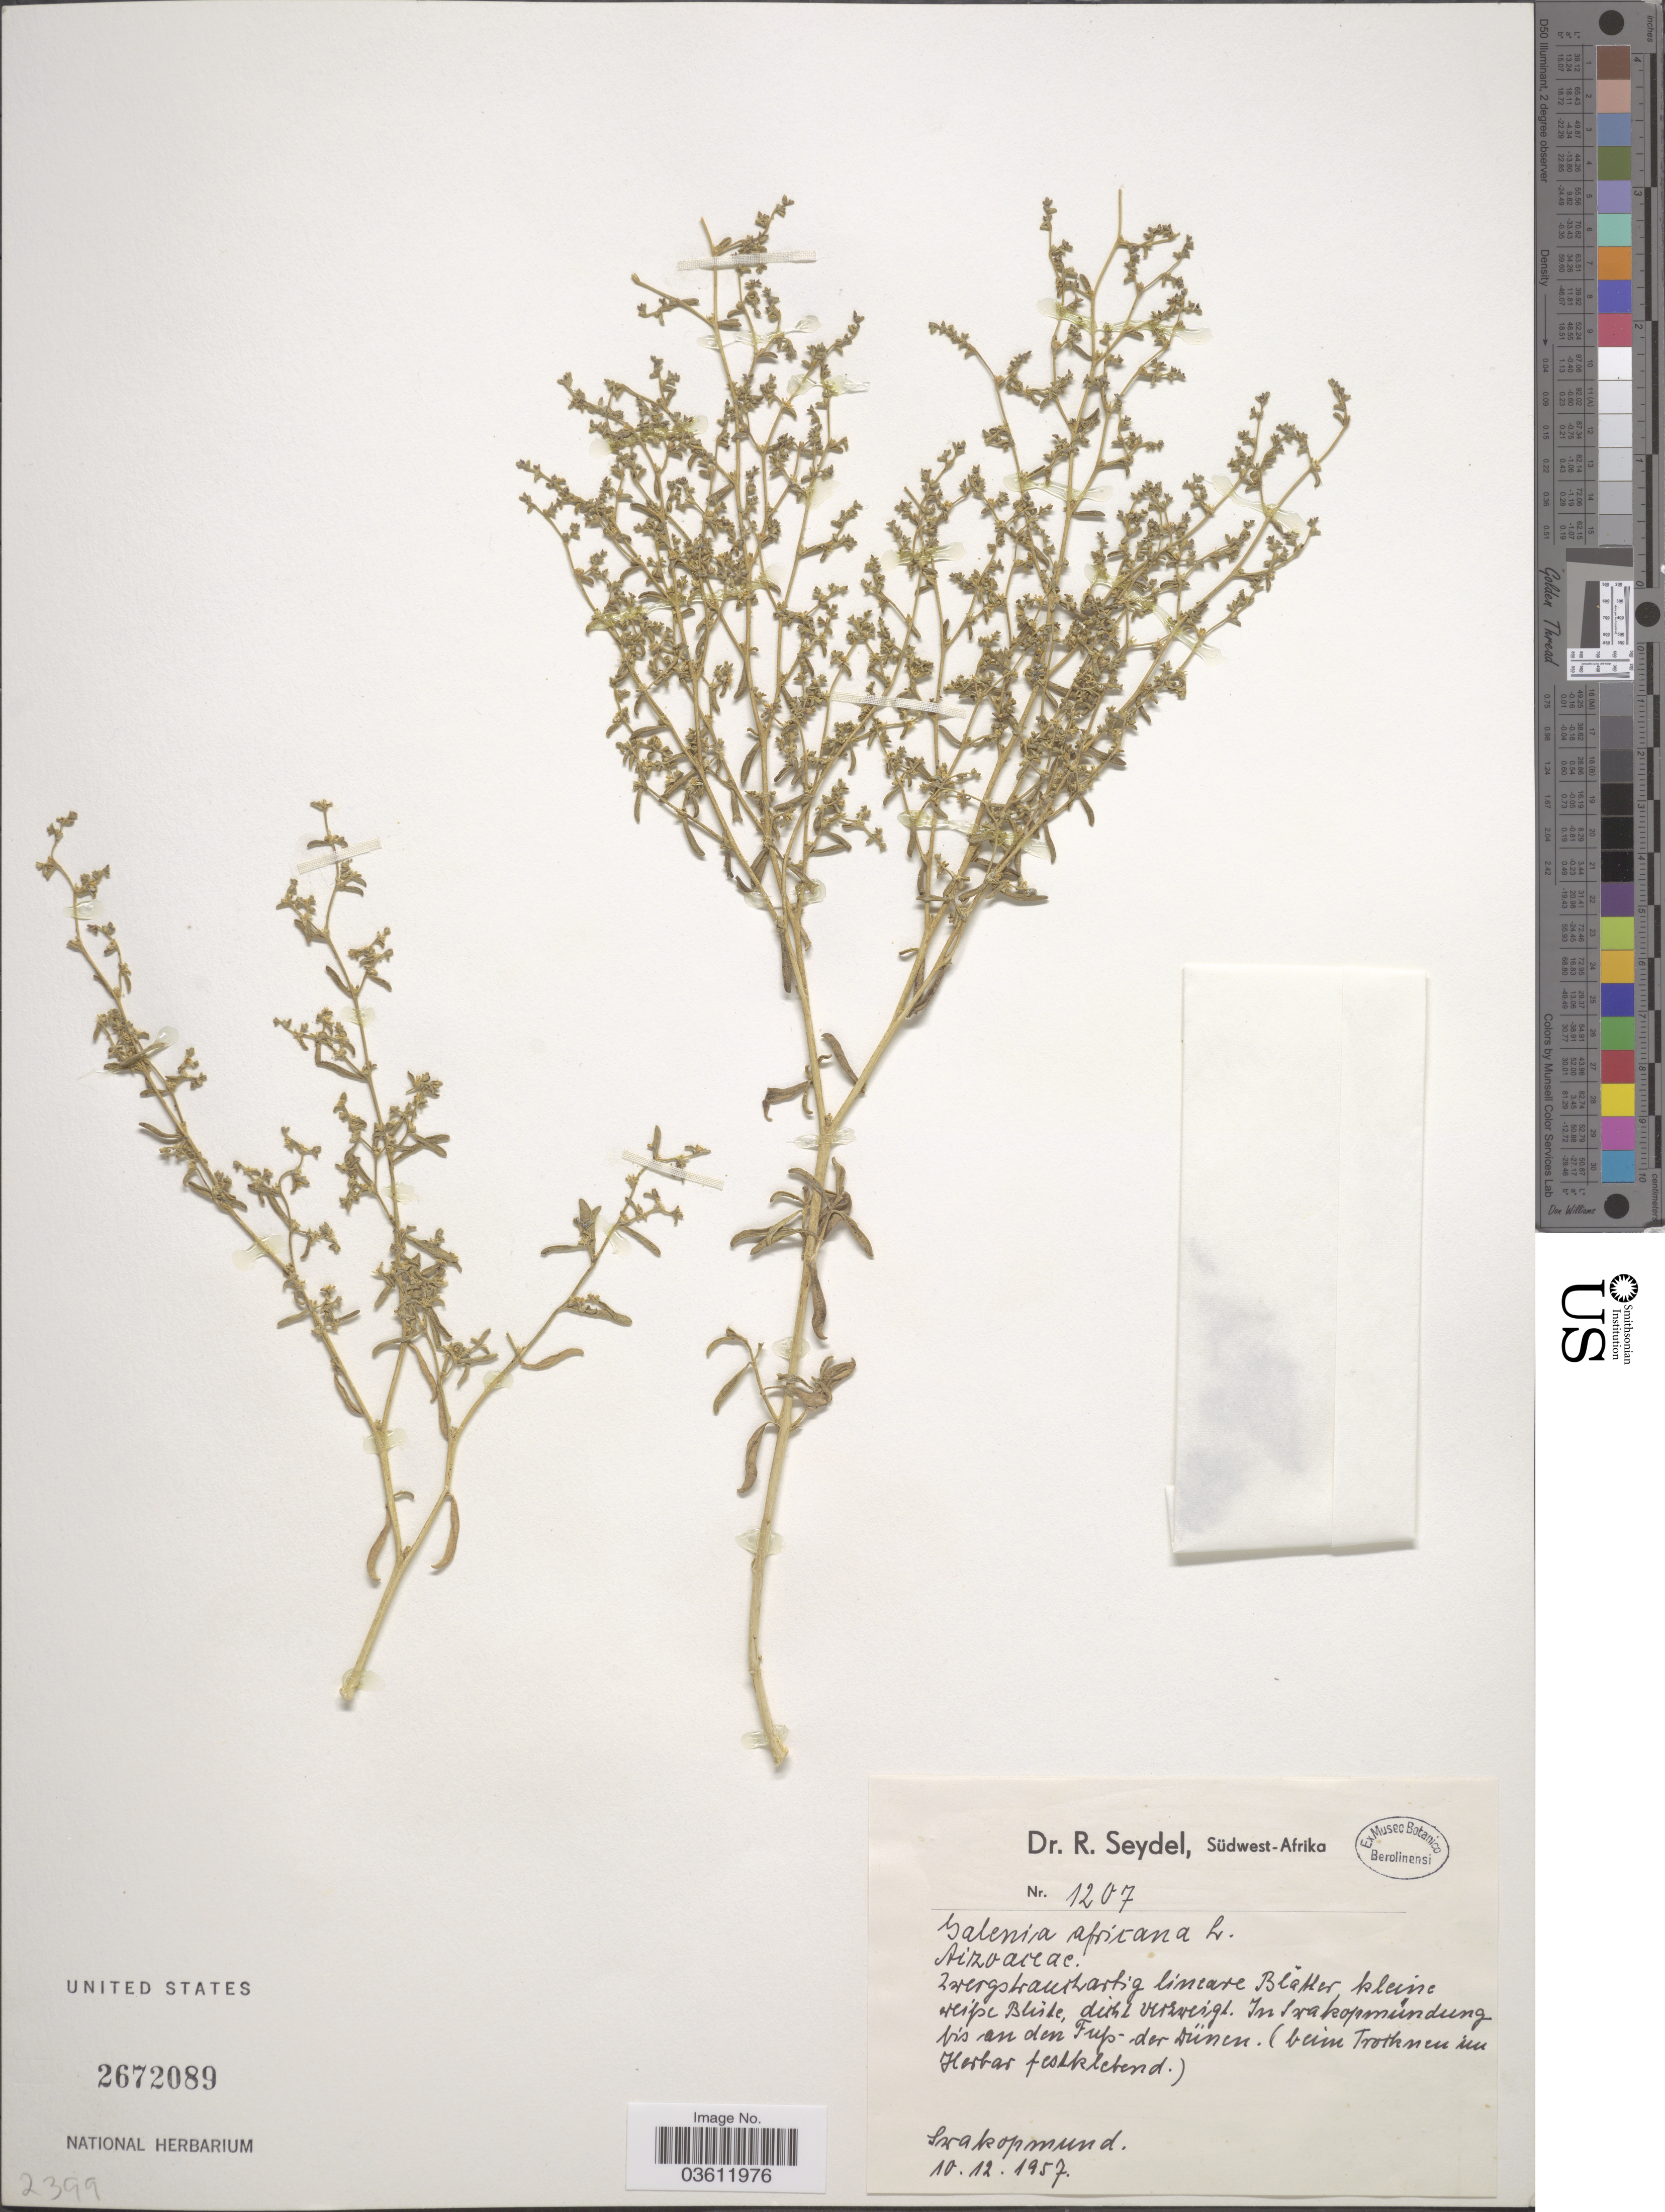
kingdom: Plantae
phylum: Tracheophyta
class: Magnoliopsida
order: Caryophyllales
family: Aizoaceae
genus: Aizoon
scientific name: Aizoon africanum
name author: (L.) Klak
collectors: R. Seydel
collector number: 1207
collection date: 1957-12-10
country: Namibia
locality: Südwest-Afrika. Swakopmund.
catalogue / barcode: US 2672089